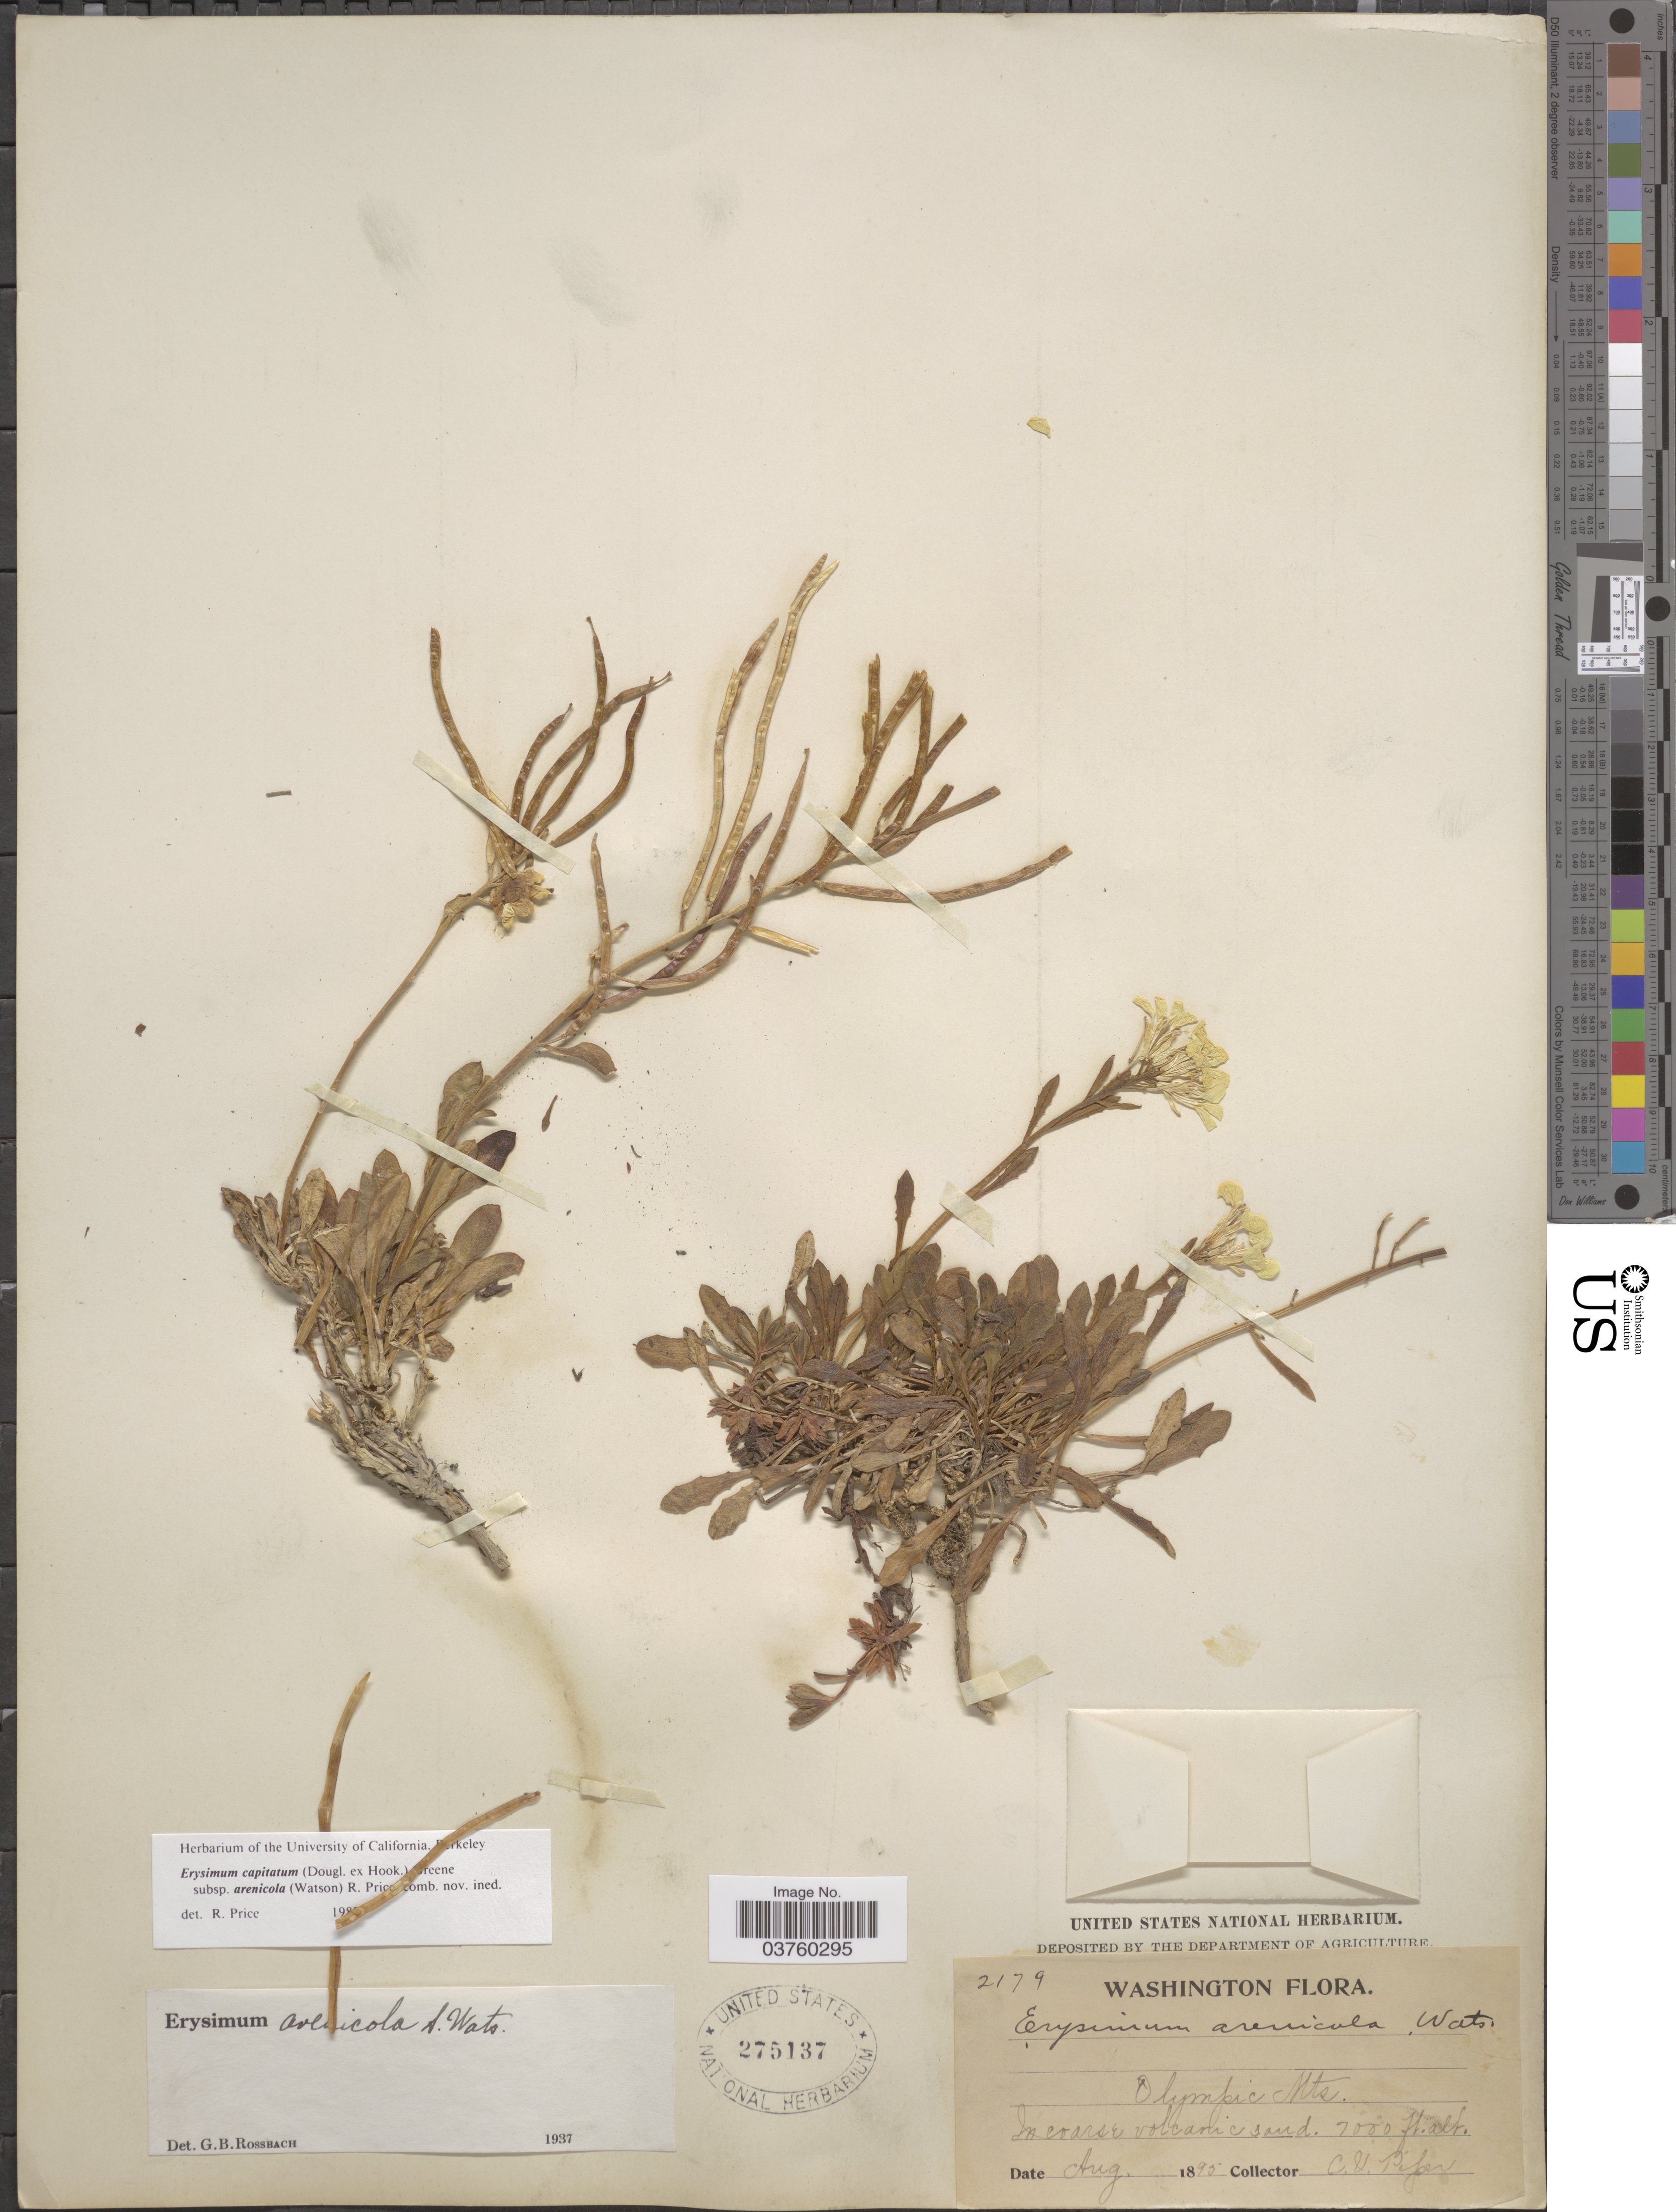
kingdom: Plantae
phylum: Tracheophyta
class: Magnoliopsida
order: Brassicales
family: Brassicaceae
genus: Erysimum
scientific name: Erysimum capitatum subsp. arenicola (S. Watson) R.A. Price, comb. nov. ined.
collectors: C. V. Piper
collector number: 2179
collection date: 1895-08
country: United States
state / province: Washington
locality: Olympic Mts.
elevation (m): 2134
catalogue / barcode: US 275137